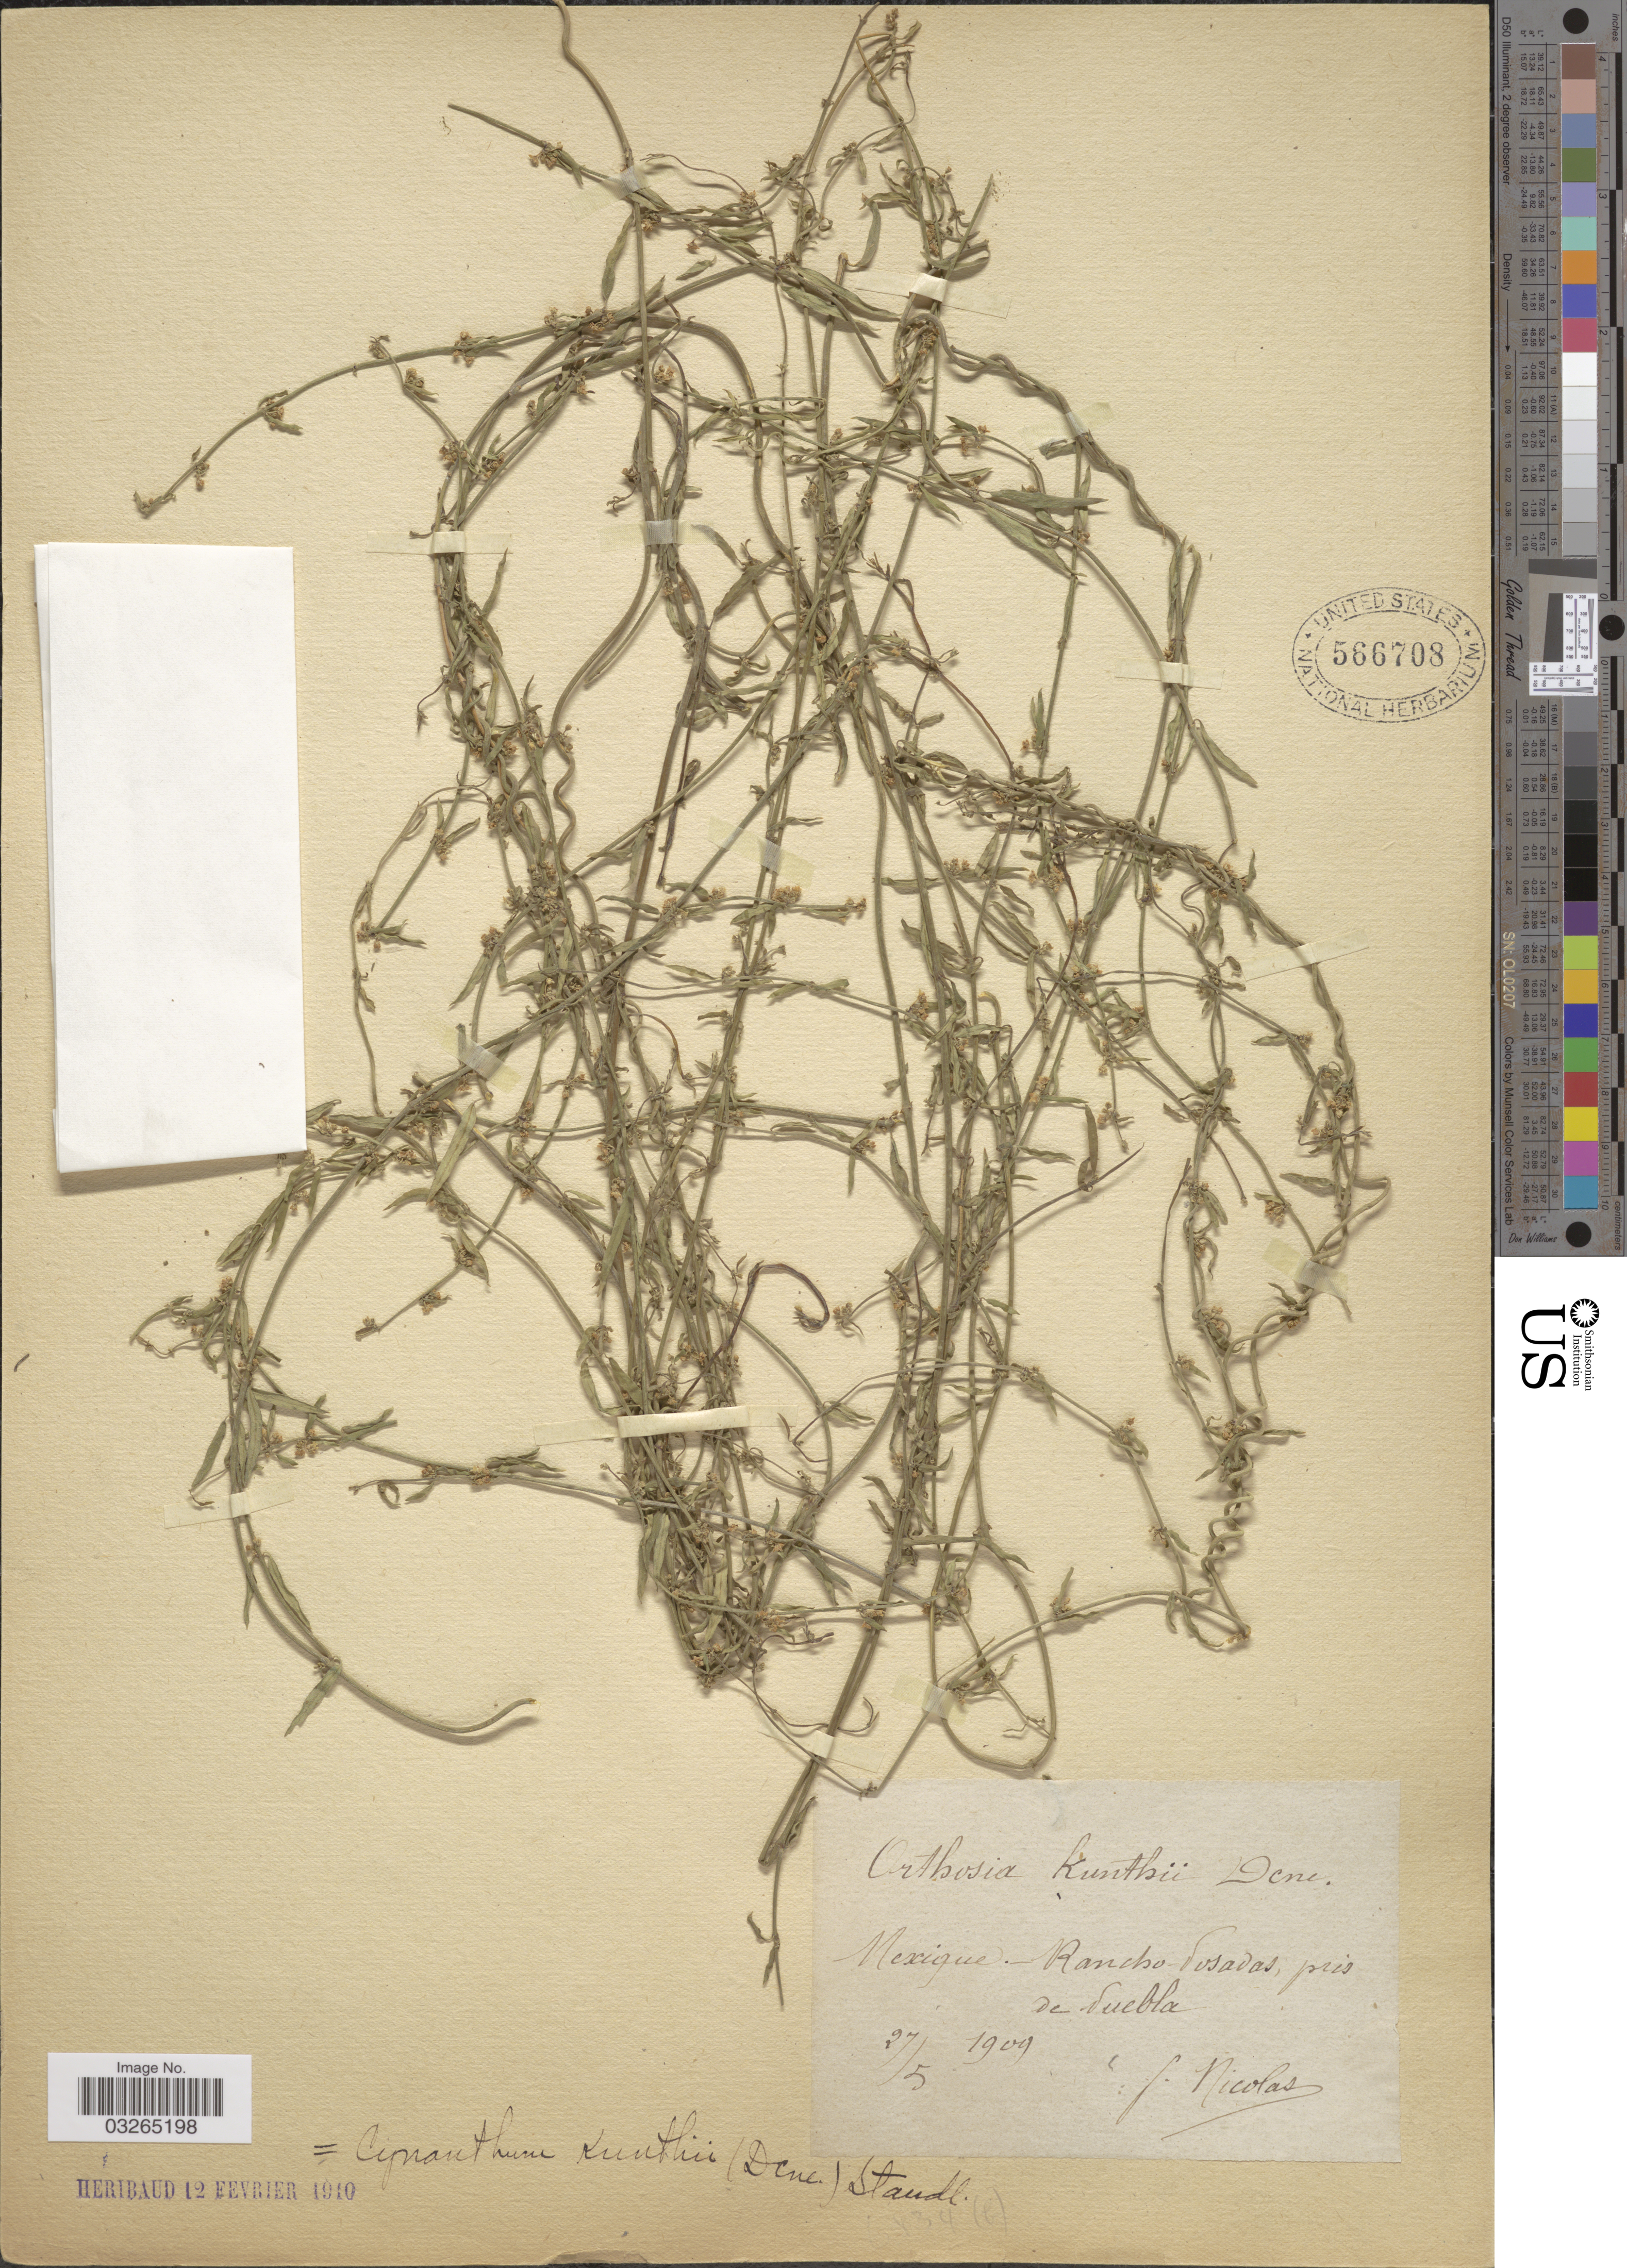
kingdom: Plantae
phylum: Tracheophyta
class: Magnoliopsida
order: Gentianales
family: Apocynaceae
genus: Orthosia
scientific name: Orthosia angustifolia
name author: (Turcz.) Liede & Meve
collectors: F. Nicolas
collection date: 1909-05-27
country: Mexico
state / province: Puebla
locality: Rancho Posadas.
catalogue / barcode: US 566708